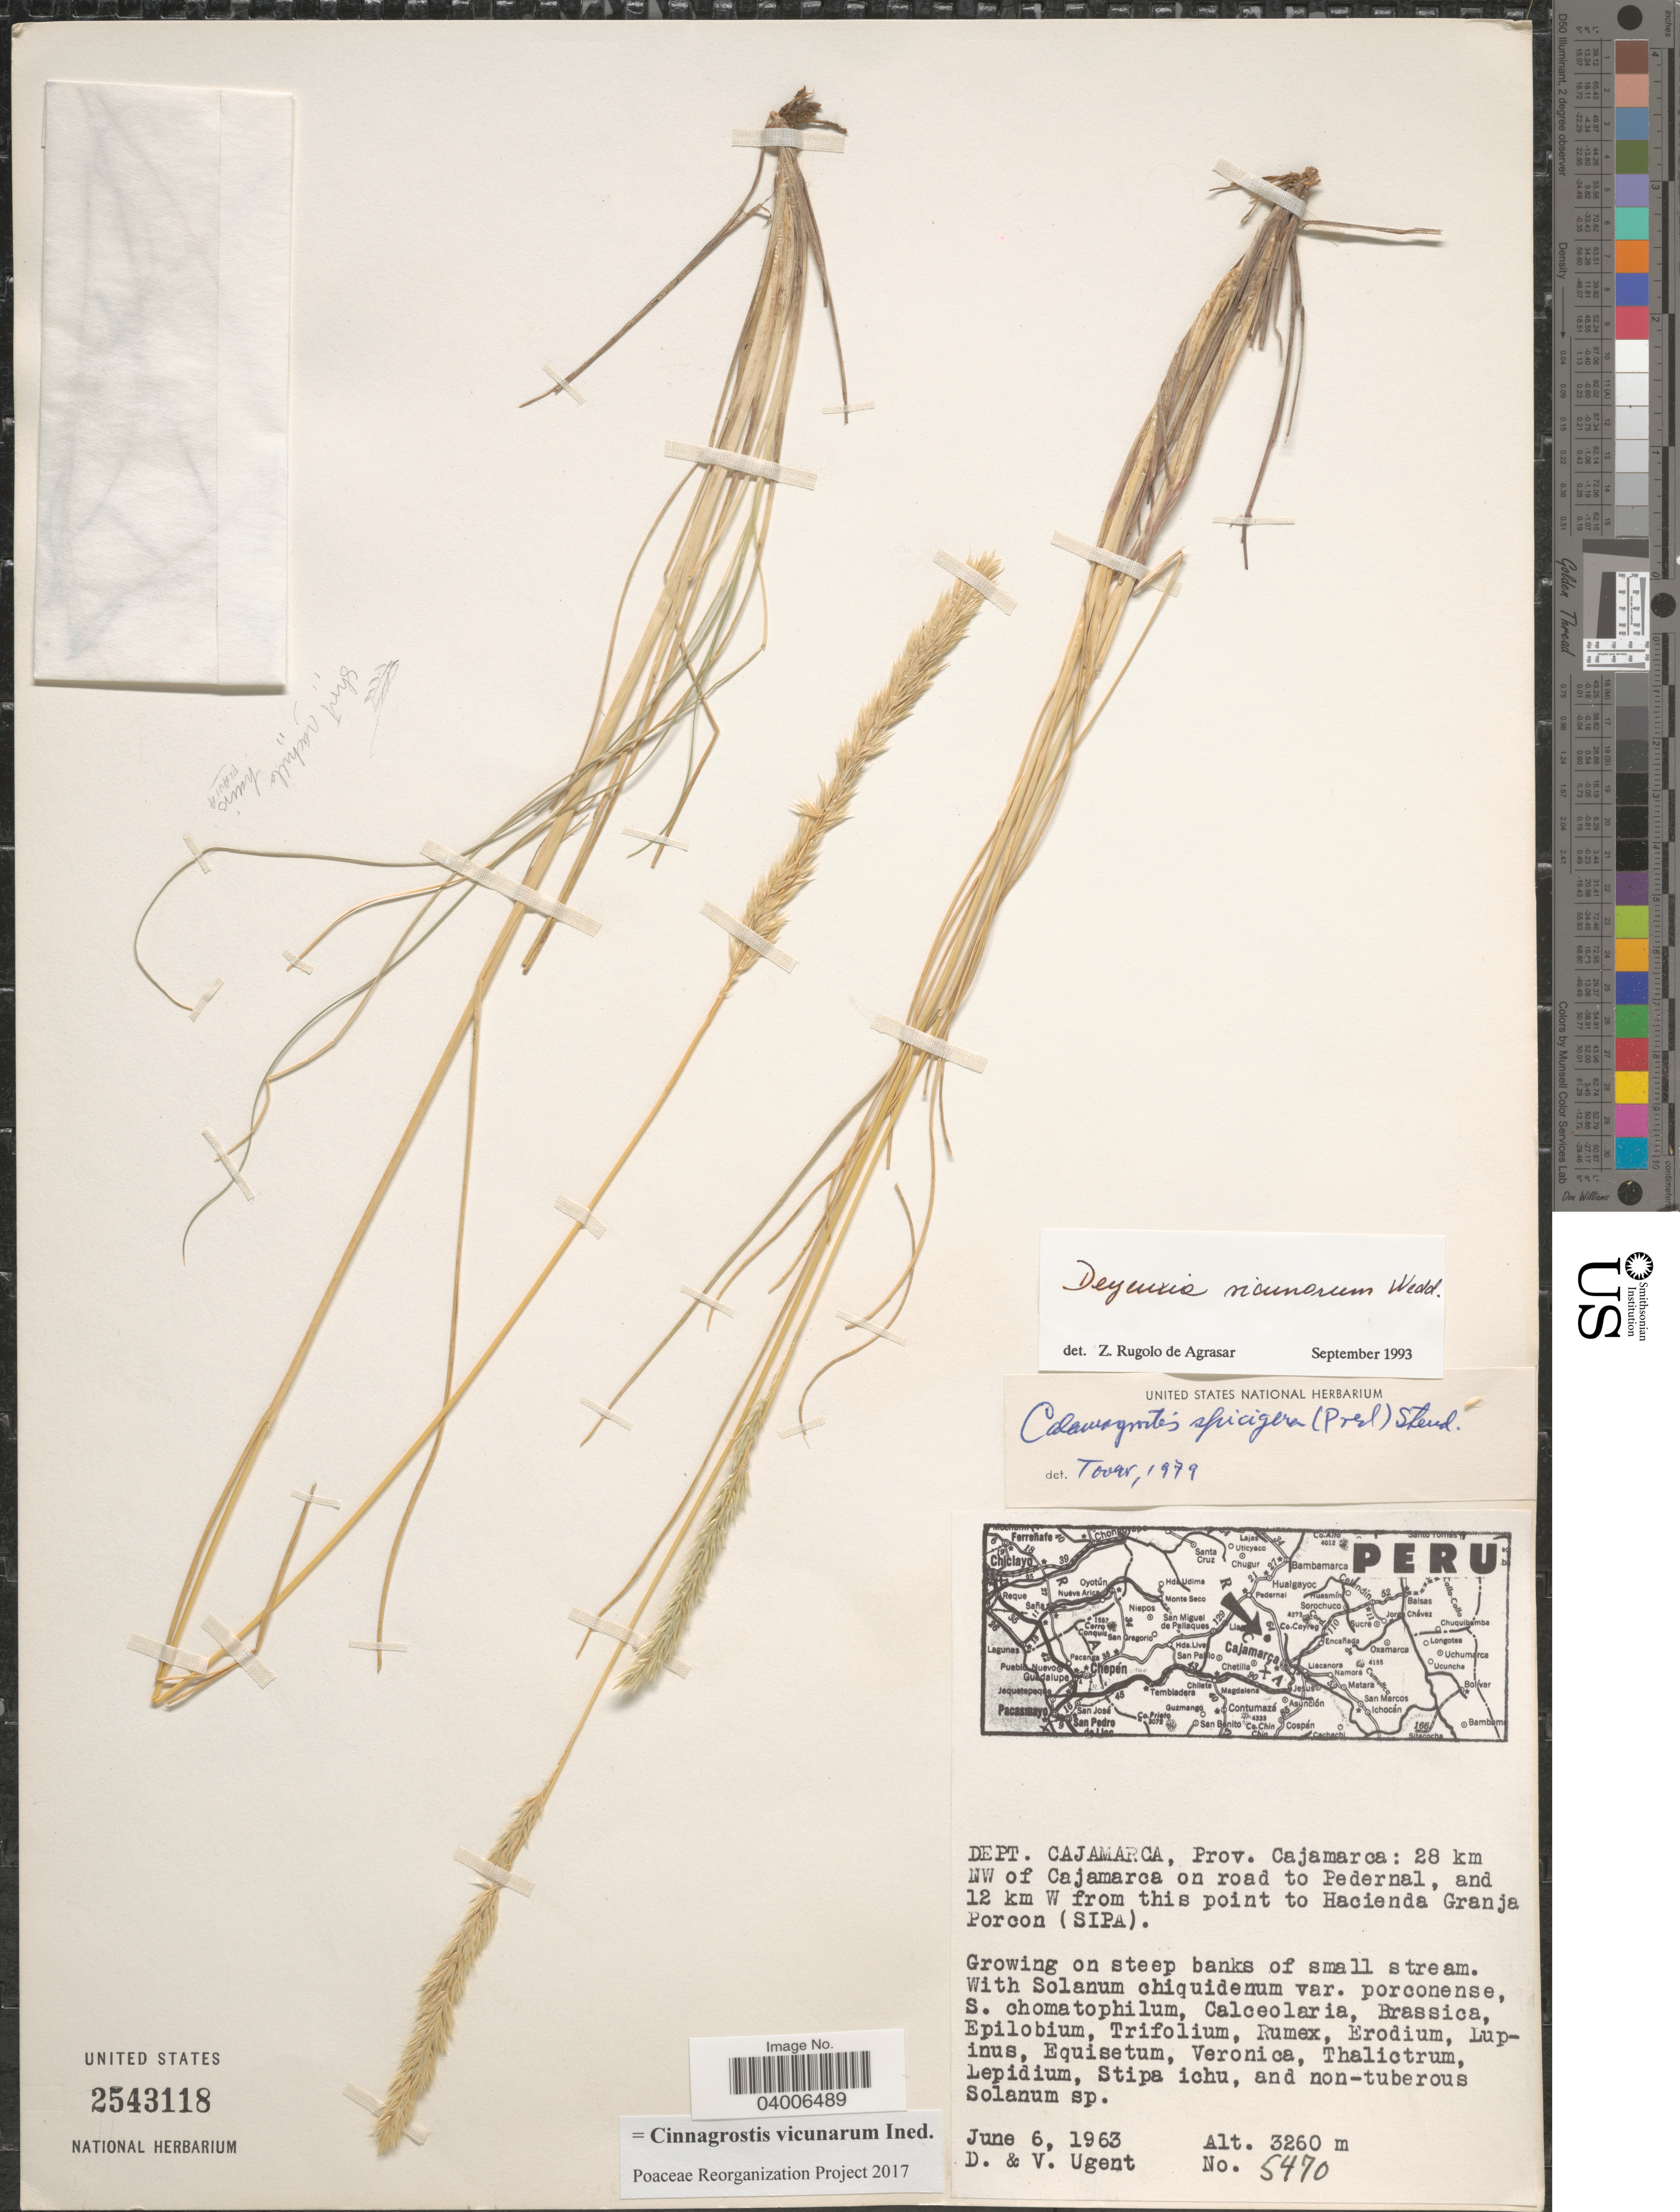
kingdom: Plantae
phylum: Tracheophyta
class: Liliopsida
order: Poales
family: Poaceae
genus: Cinnagrostis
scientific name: Cinnagrostis vicunarum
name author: (Wedd.) P.M. Peterson et al.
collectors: D. Ugent & V. Ugent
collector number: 5470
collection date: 1963-06-06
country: Peru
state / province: Cajamarca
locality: Dept. Cajamarca: 28 km NW of Cajamarca on road to Pedernal, and 12 km W from this point to Hacienda Granja Porcon (SIPA). On steep banks of small stream.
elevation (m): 3260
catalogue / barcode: US 2543118